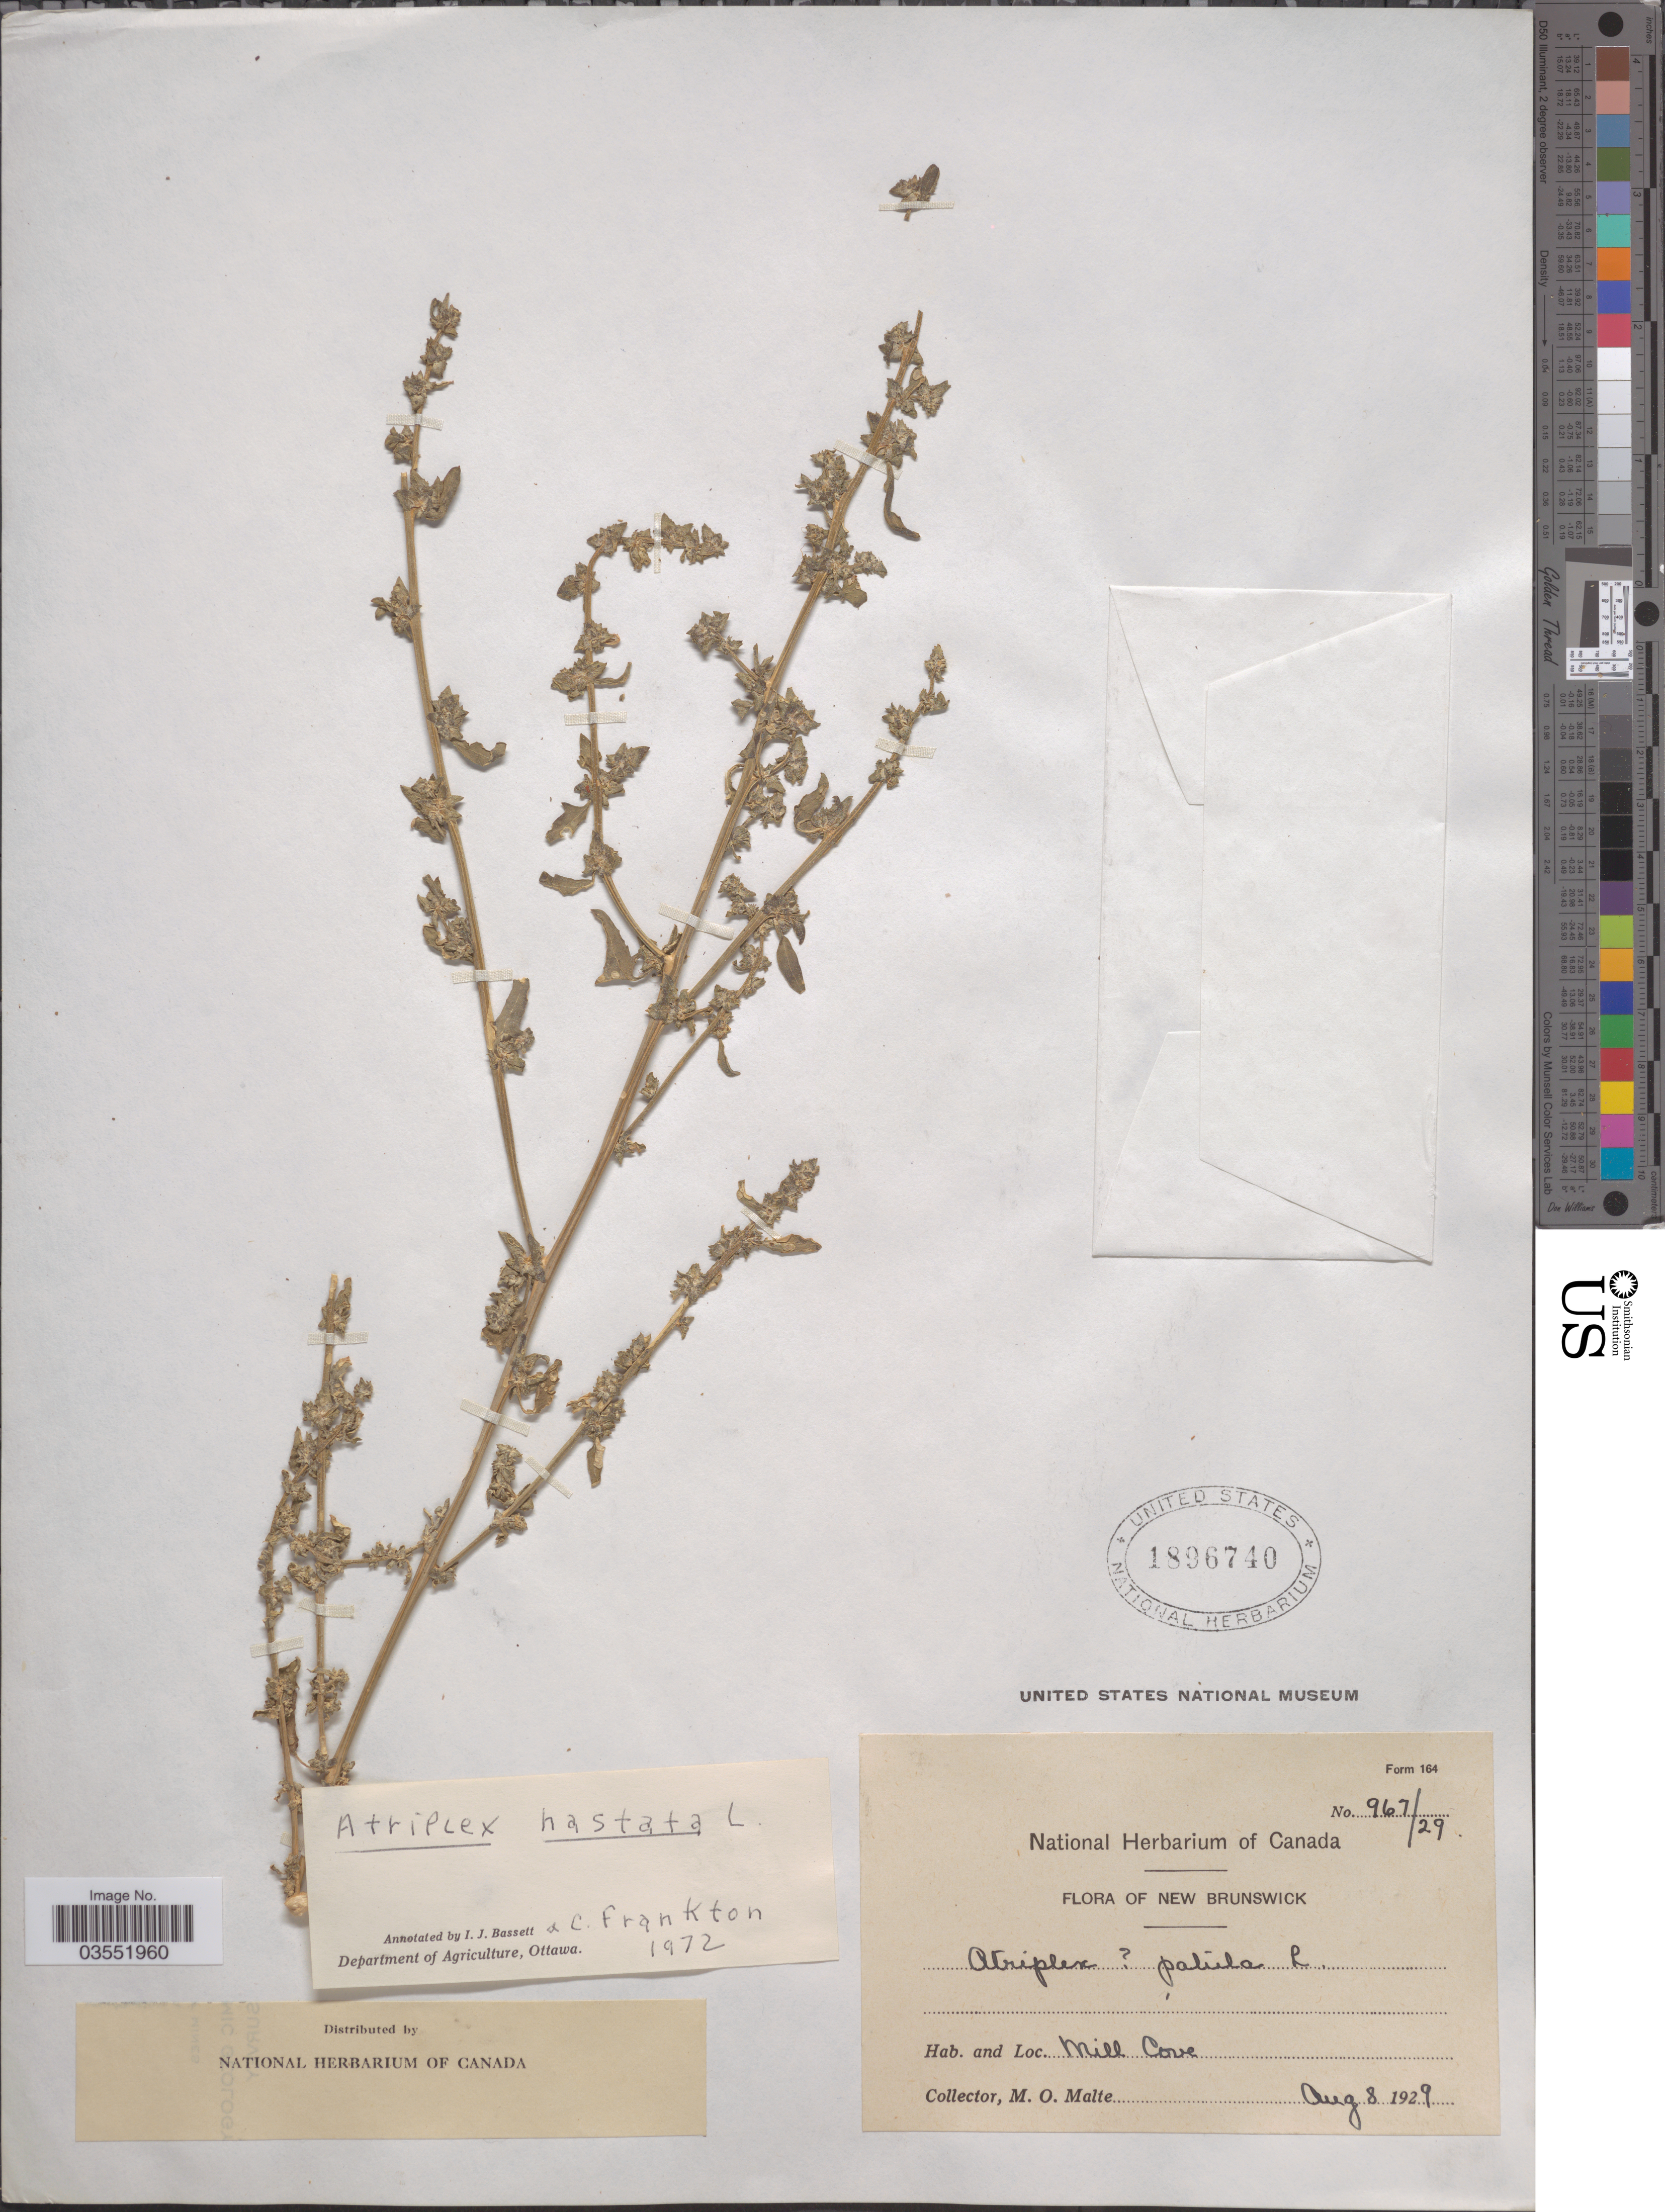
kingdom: Plantae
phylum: Tracheophyta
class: Magnoliopsida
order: Caryophyllales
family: Amaranthaceae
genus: Atriplex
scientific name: Atriplex hastata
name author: L.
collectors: M. O. Malte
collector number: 967/29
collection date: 1929-08-08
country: Canada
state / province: New Brunswick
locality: Mill Cove.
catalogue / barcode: US 1896740